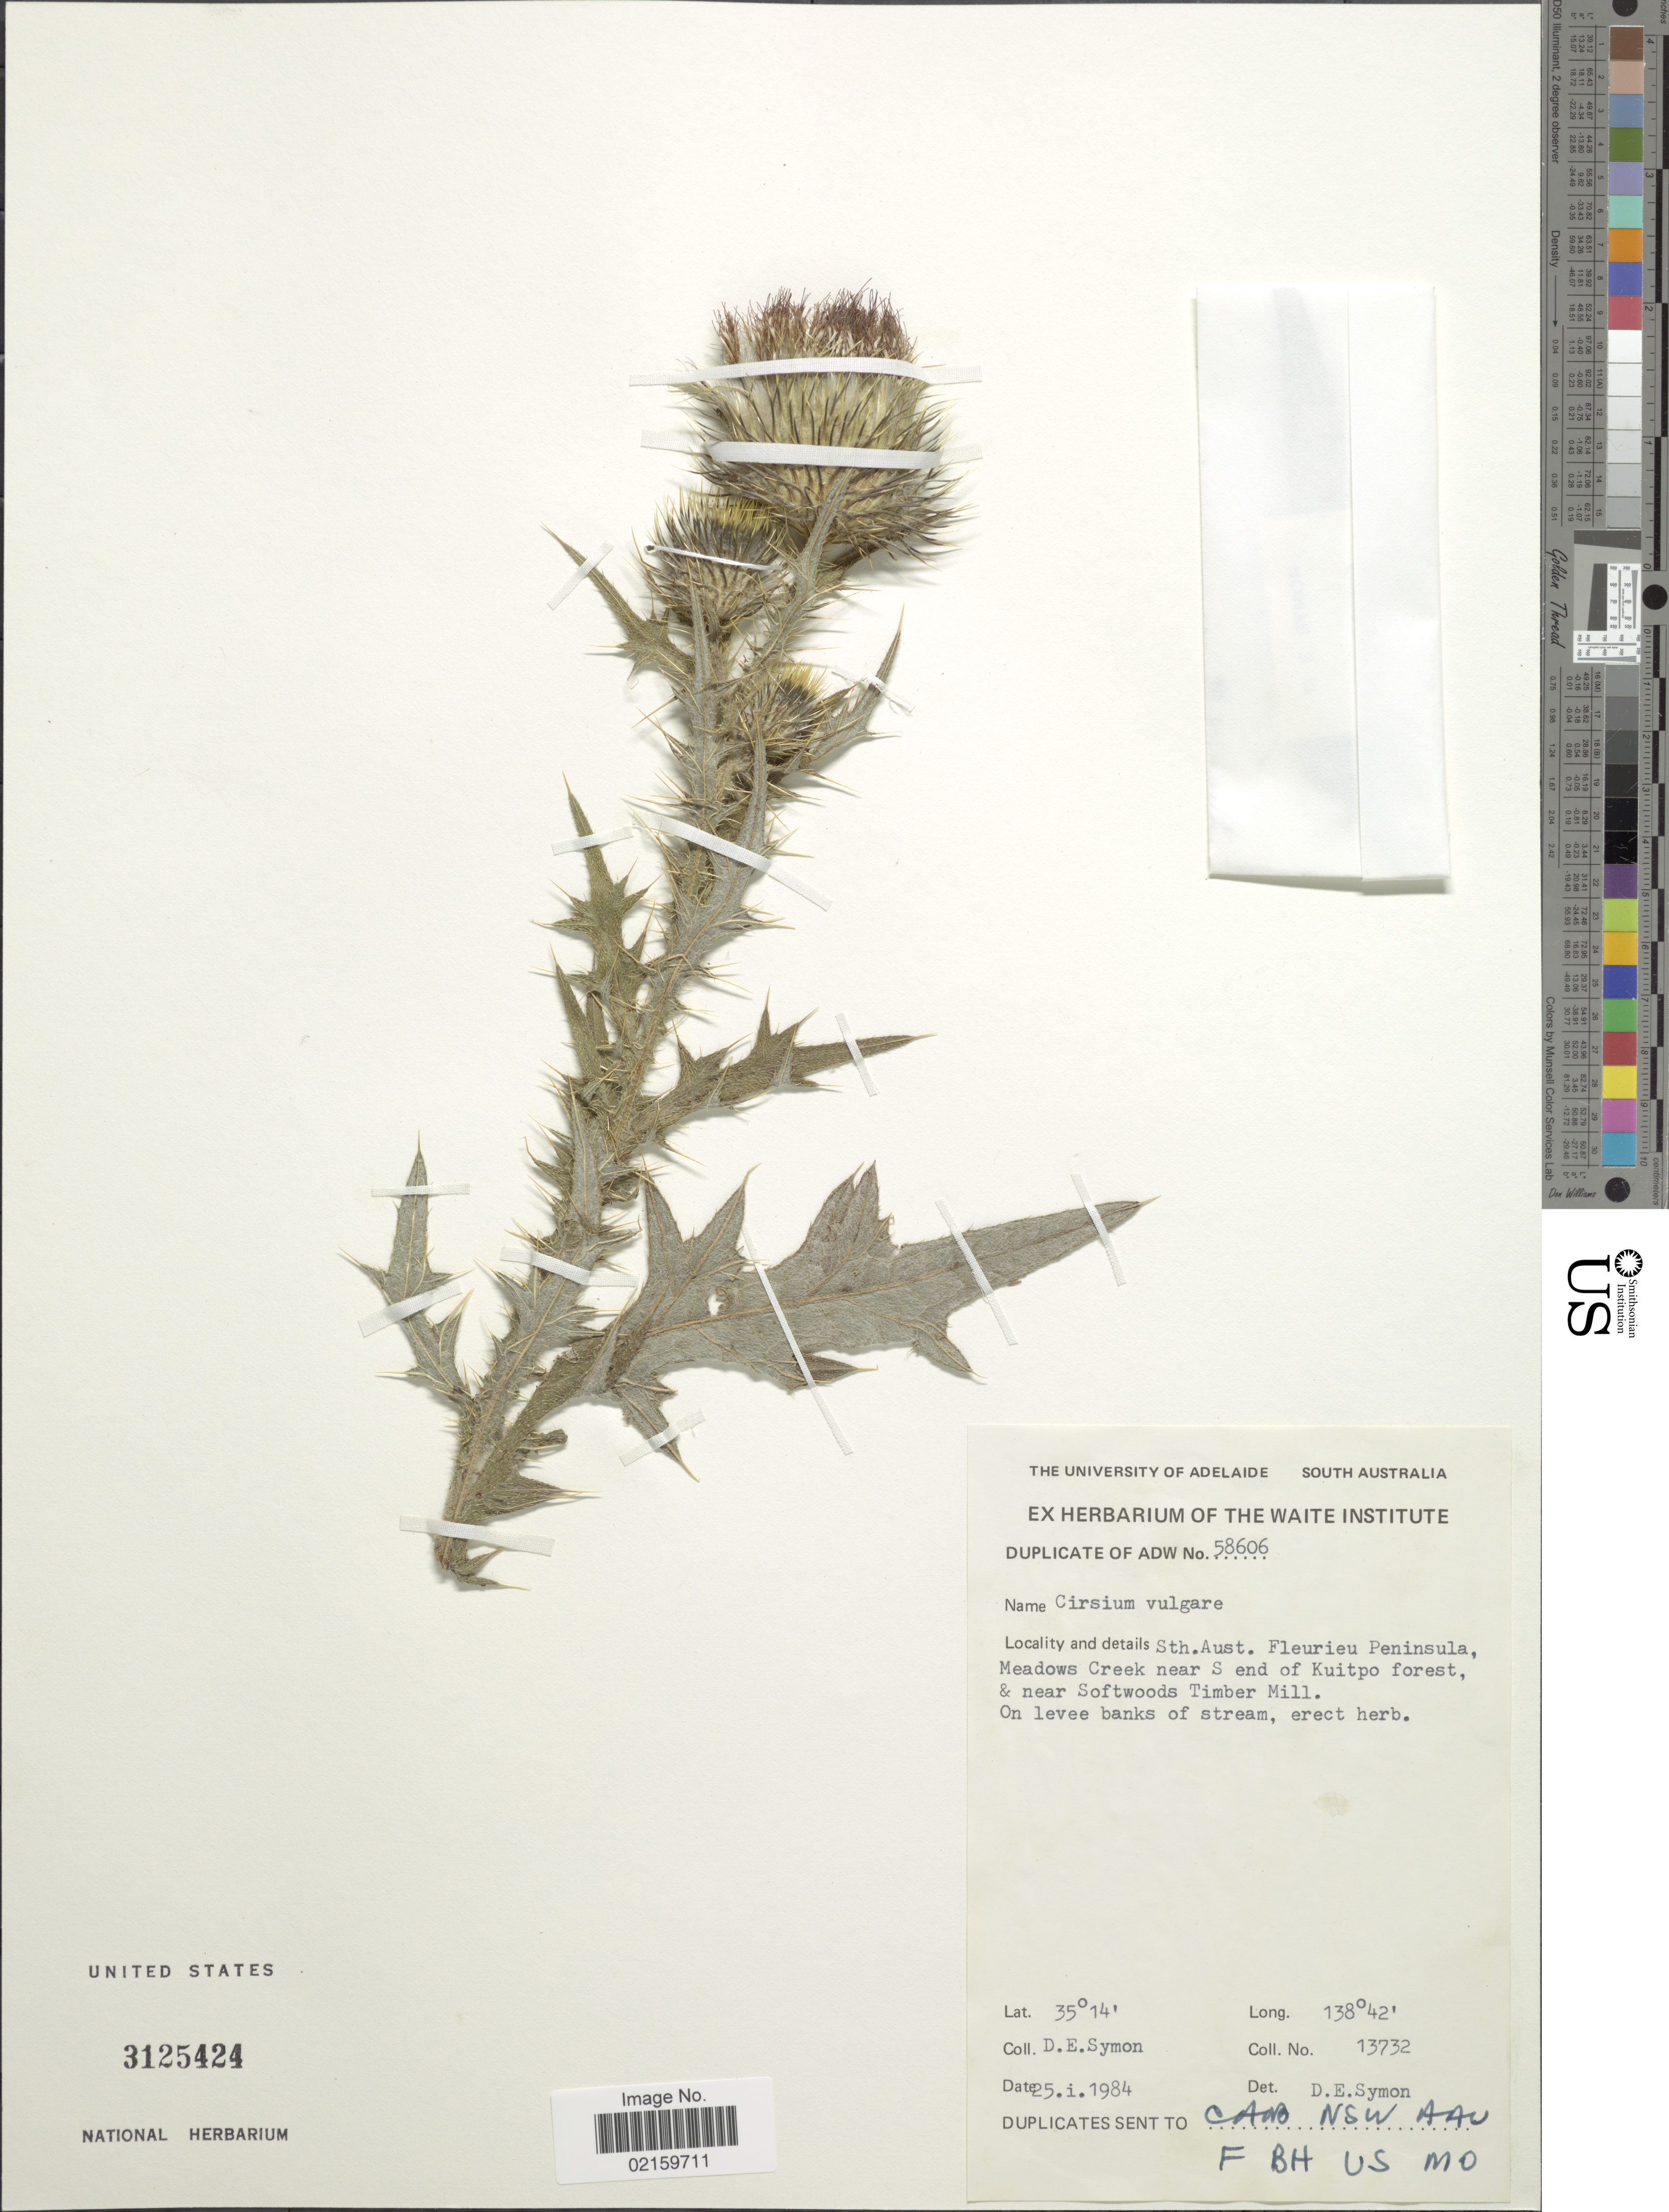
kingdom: Plantae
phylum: Tracheophyta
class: Magnoliopsida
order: Asterales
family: Asteraceae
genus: Cirsium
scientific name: Cirsium vulgare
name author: (Savi) Ten.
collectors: D. Symon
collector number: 13735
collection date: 1984-01-25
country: Australia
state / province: South Australia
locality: Sth. Aust. Fleurieu Peninsula, Meadows Creek near S end of Kuitpo forest & near Softwoods Timber Mill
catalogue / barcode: US 3125424